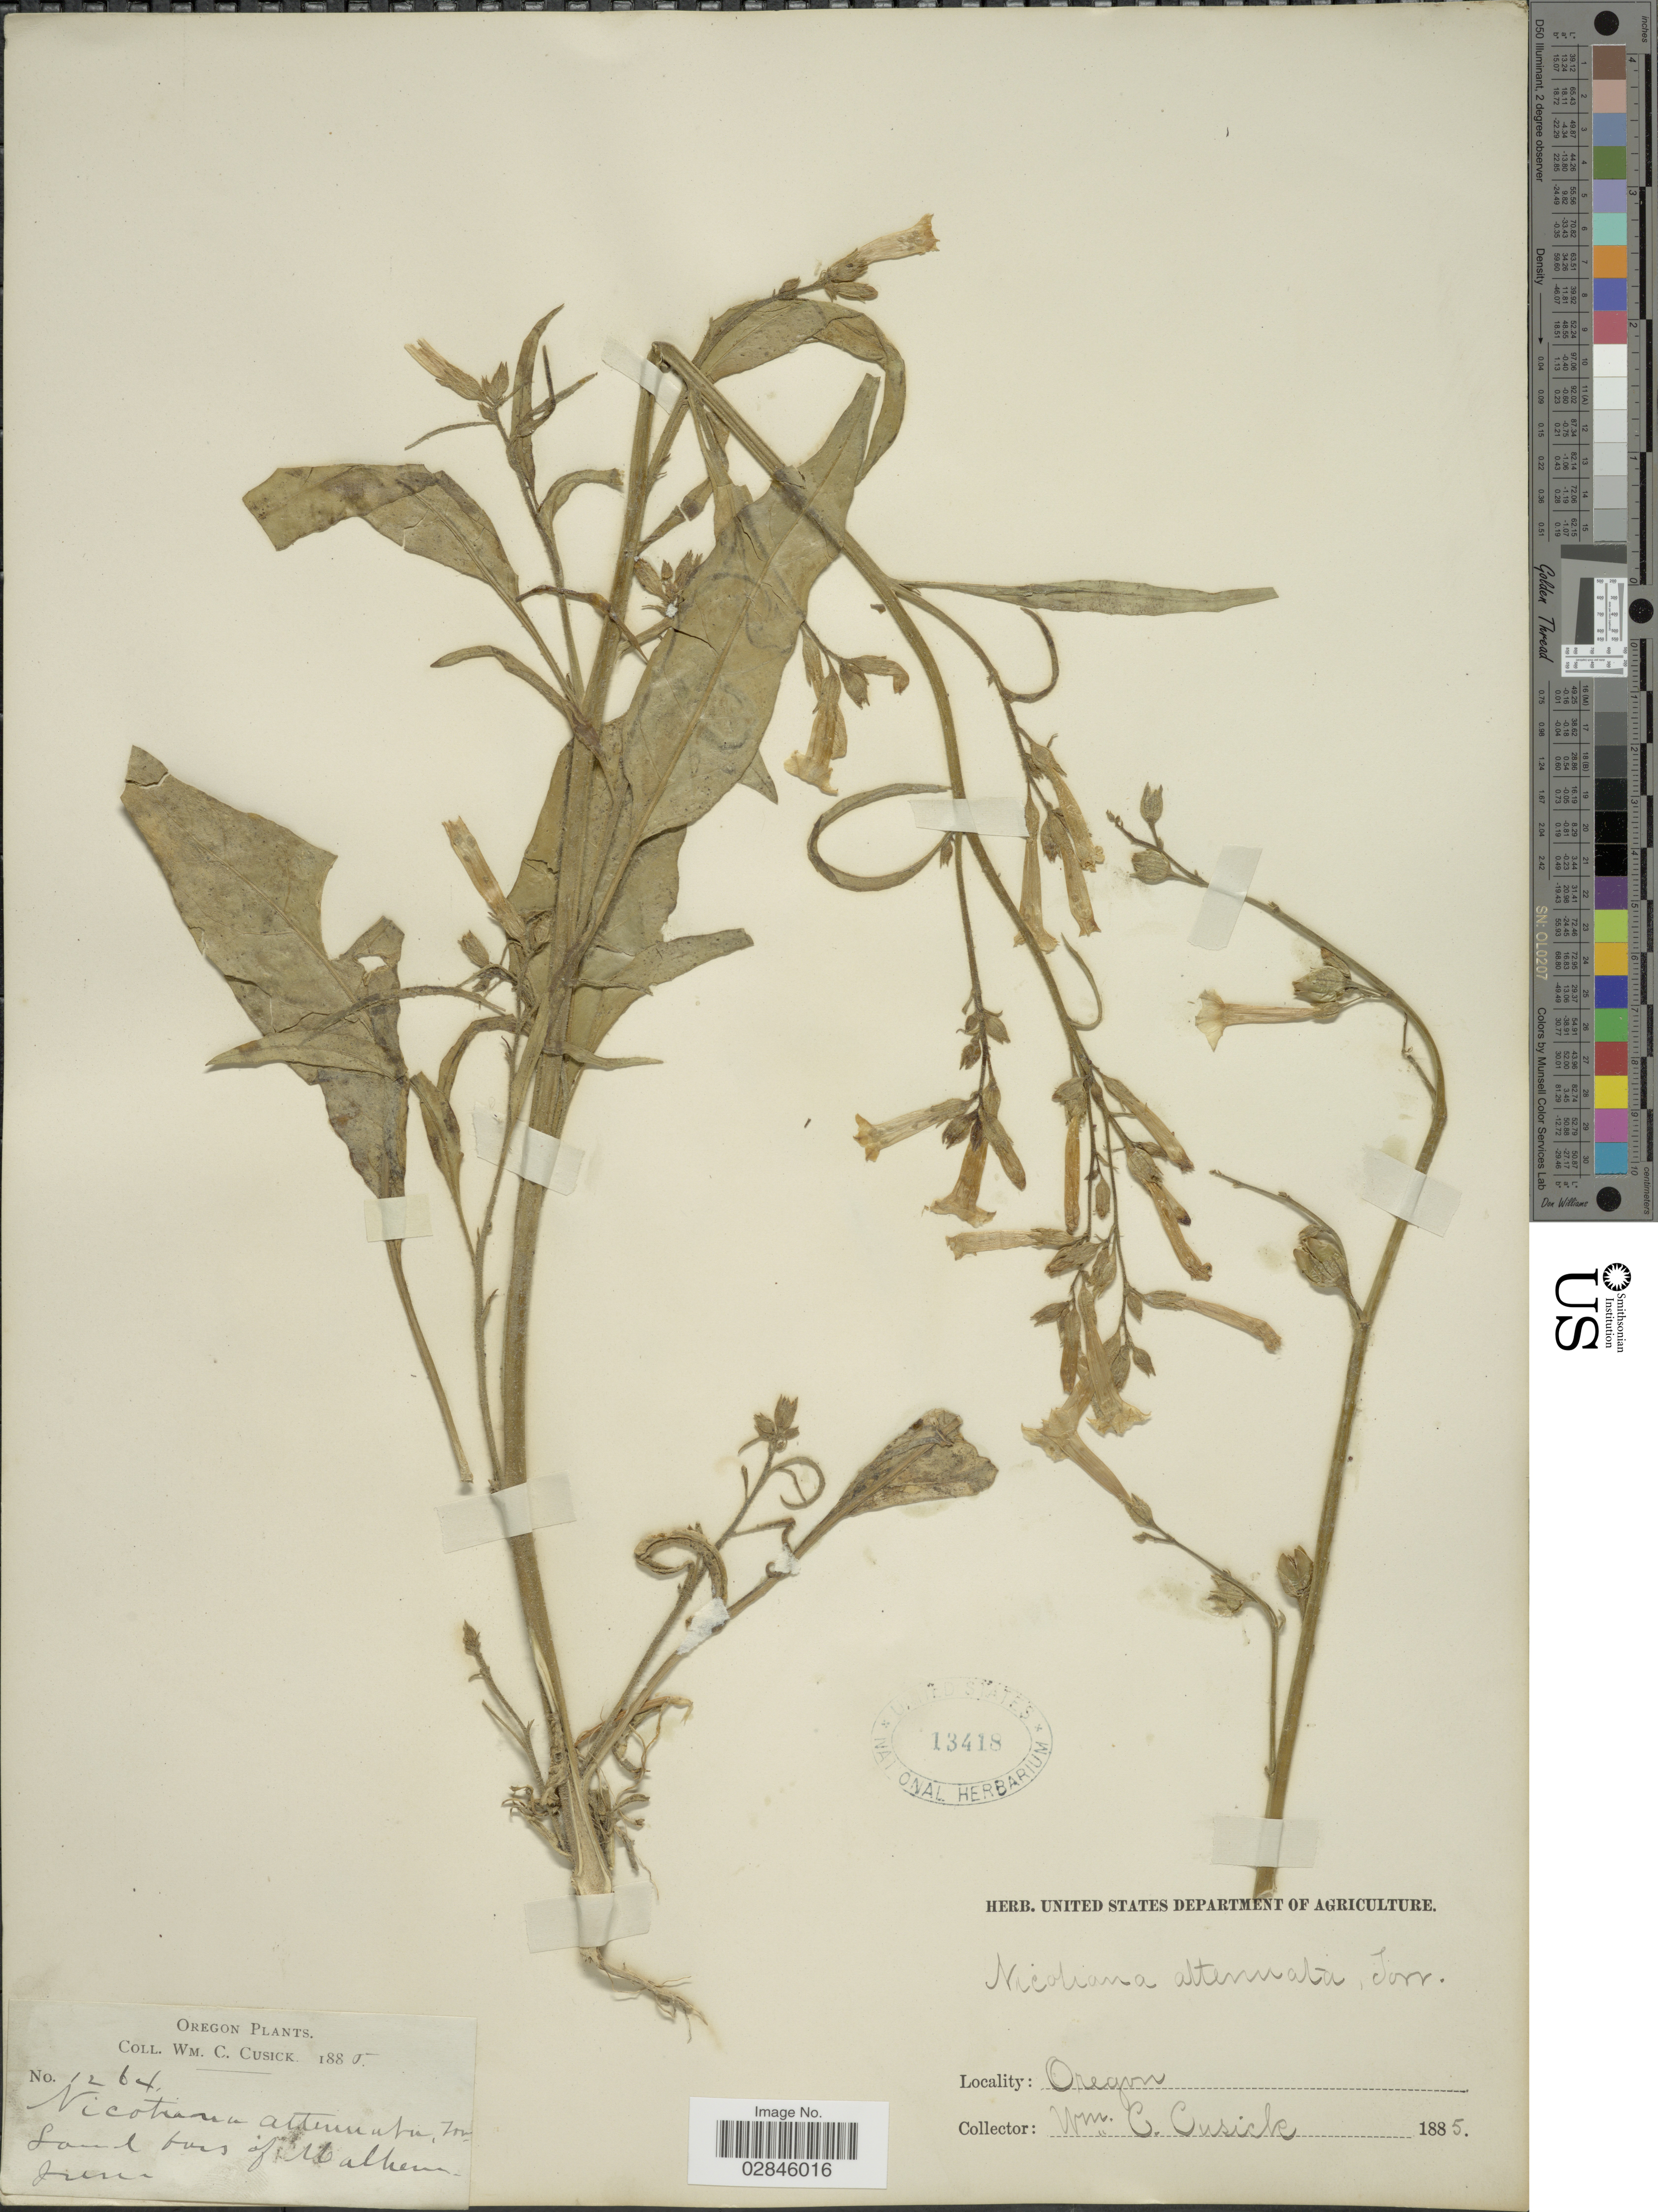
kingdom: Plantae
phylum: Tracheophyta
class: Magnoliopsida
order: Solanales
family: Solanaceae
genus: Nicotiana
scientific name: Nicotiana attenuata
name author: Torr. ex S. Watson in C. King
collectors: W. C. Cusick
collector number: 1264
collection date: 1885-06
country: United States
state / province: Oregon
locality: Sand bars of Malheur.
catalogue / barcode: US 13418